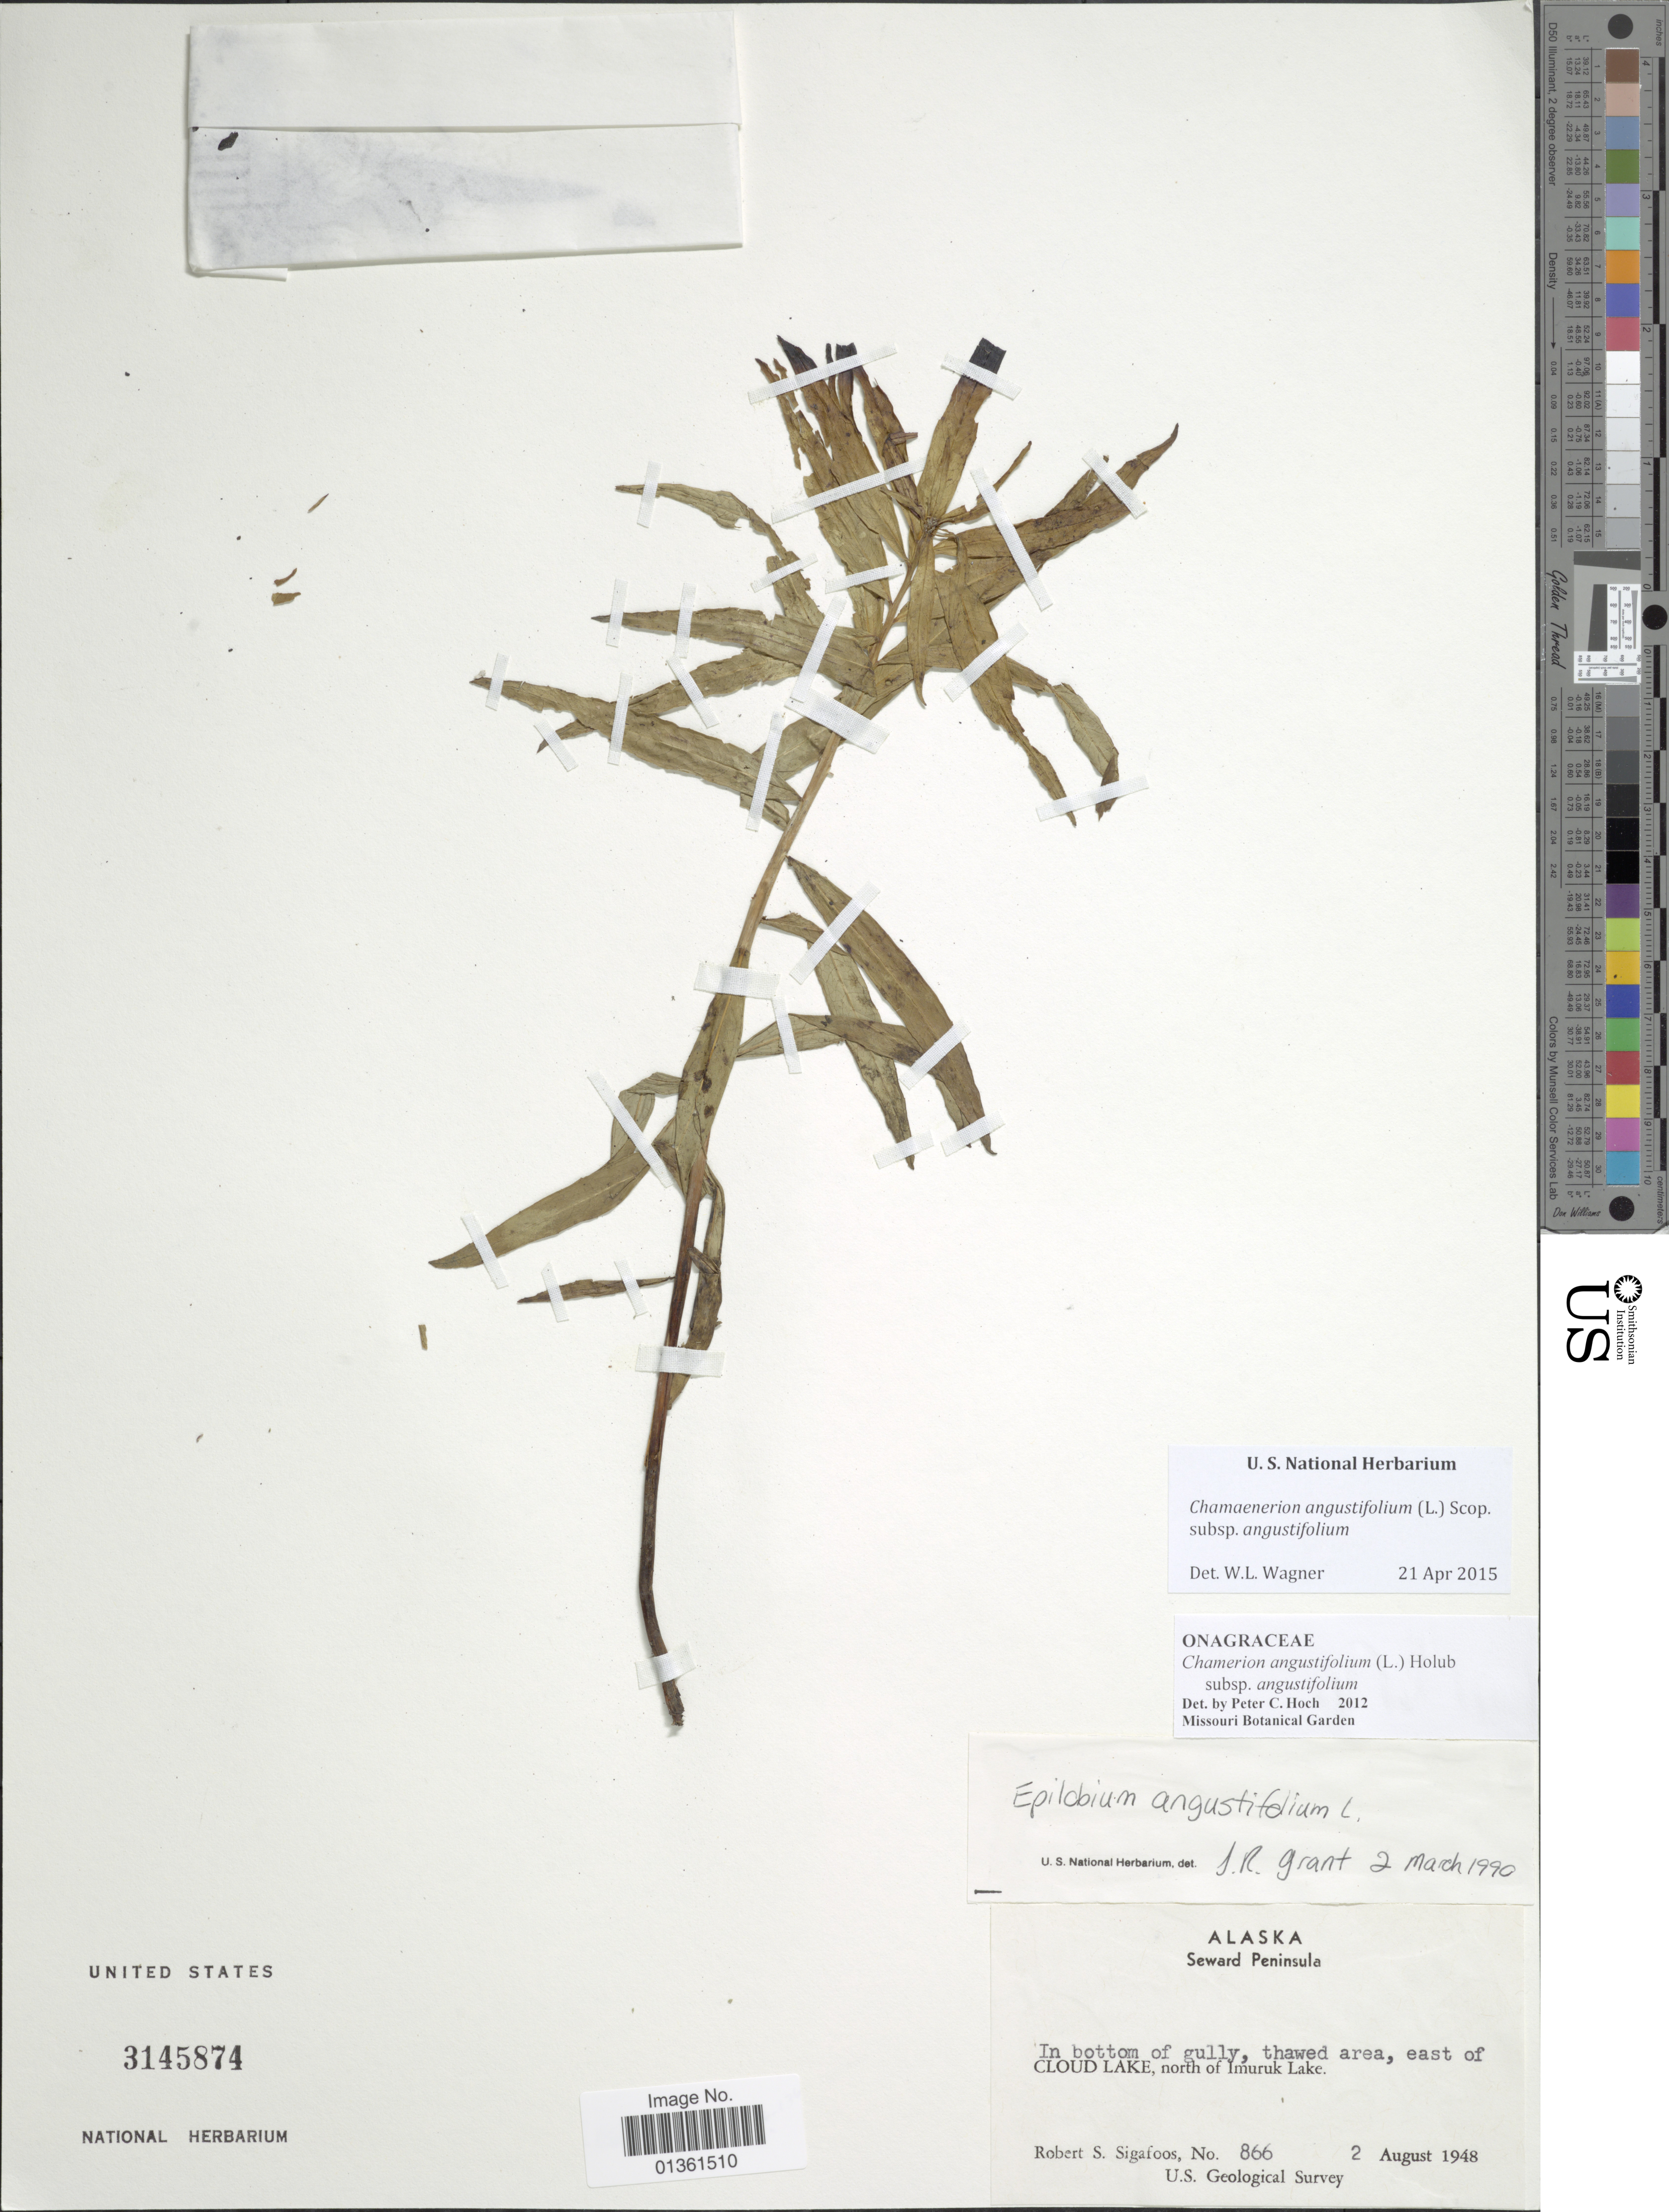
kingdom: Plantae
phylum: Tracheophyta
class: Magnoliopsida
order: Myrtales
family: Onagraceae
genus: Chamaenerion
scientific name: Chamaenerion angustifolium subsp. angustifolium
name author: (L.) Scop.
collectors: R. Sigafoos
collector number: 866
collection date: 1948-08-02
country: United States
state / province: Alaska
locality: Seward Peninsula. In bottom of gully, thawed area, east of Cloud Lake, north of Imuruk Lake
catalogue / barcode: US 3145874